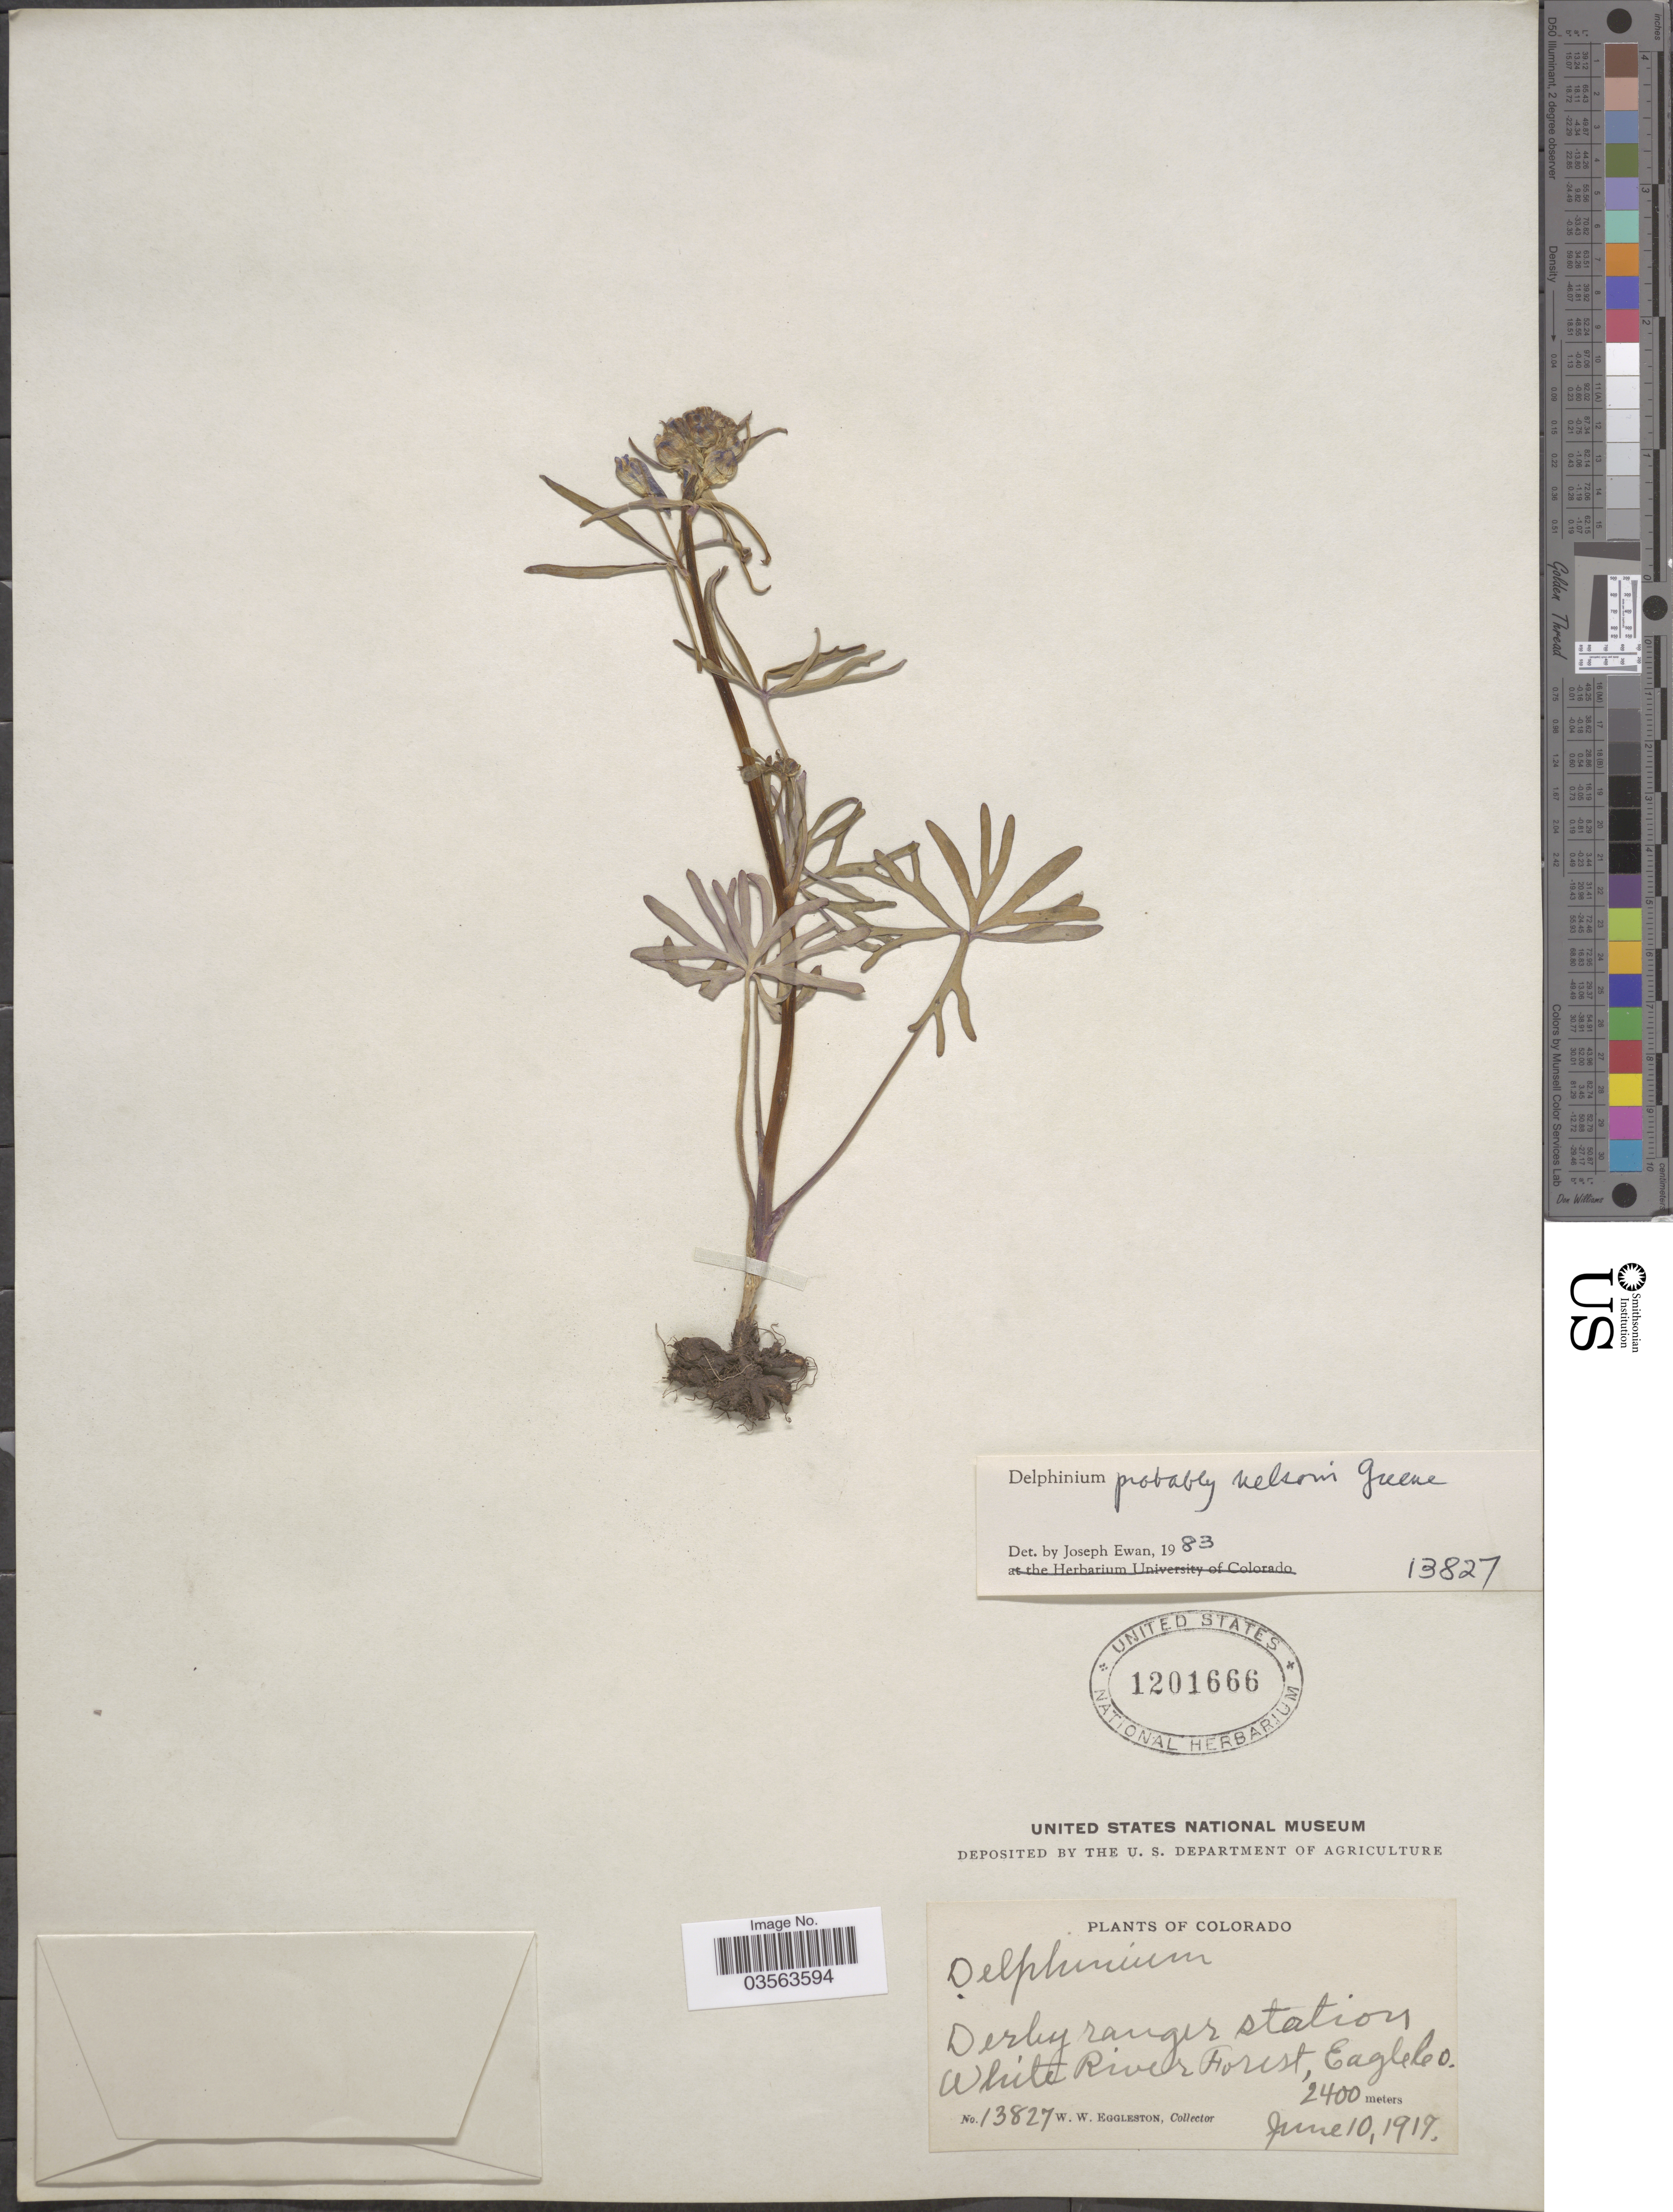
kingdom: Plantae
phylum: Tracheophyta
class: Magnoliopsida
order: Ranunculales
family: Ranunculaceae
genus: Delphinium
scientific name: Delphinium nelsonii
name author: Greene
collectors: W. W. Eggleston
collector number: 13827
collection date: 1917-06-10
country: United States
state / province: Colorado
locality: Derley ranger station White River Forest, Eagle Co.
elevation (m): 2400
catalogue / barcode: US 1201666